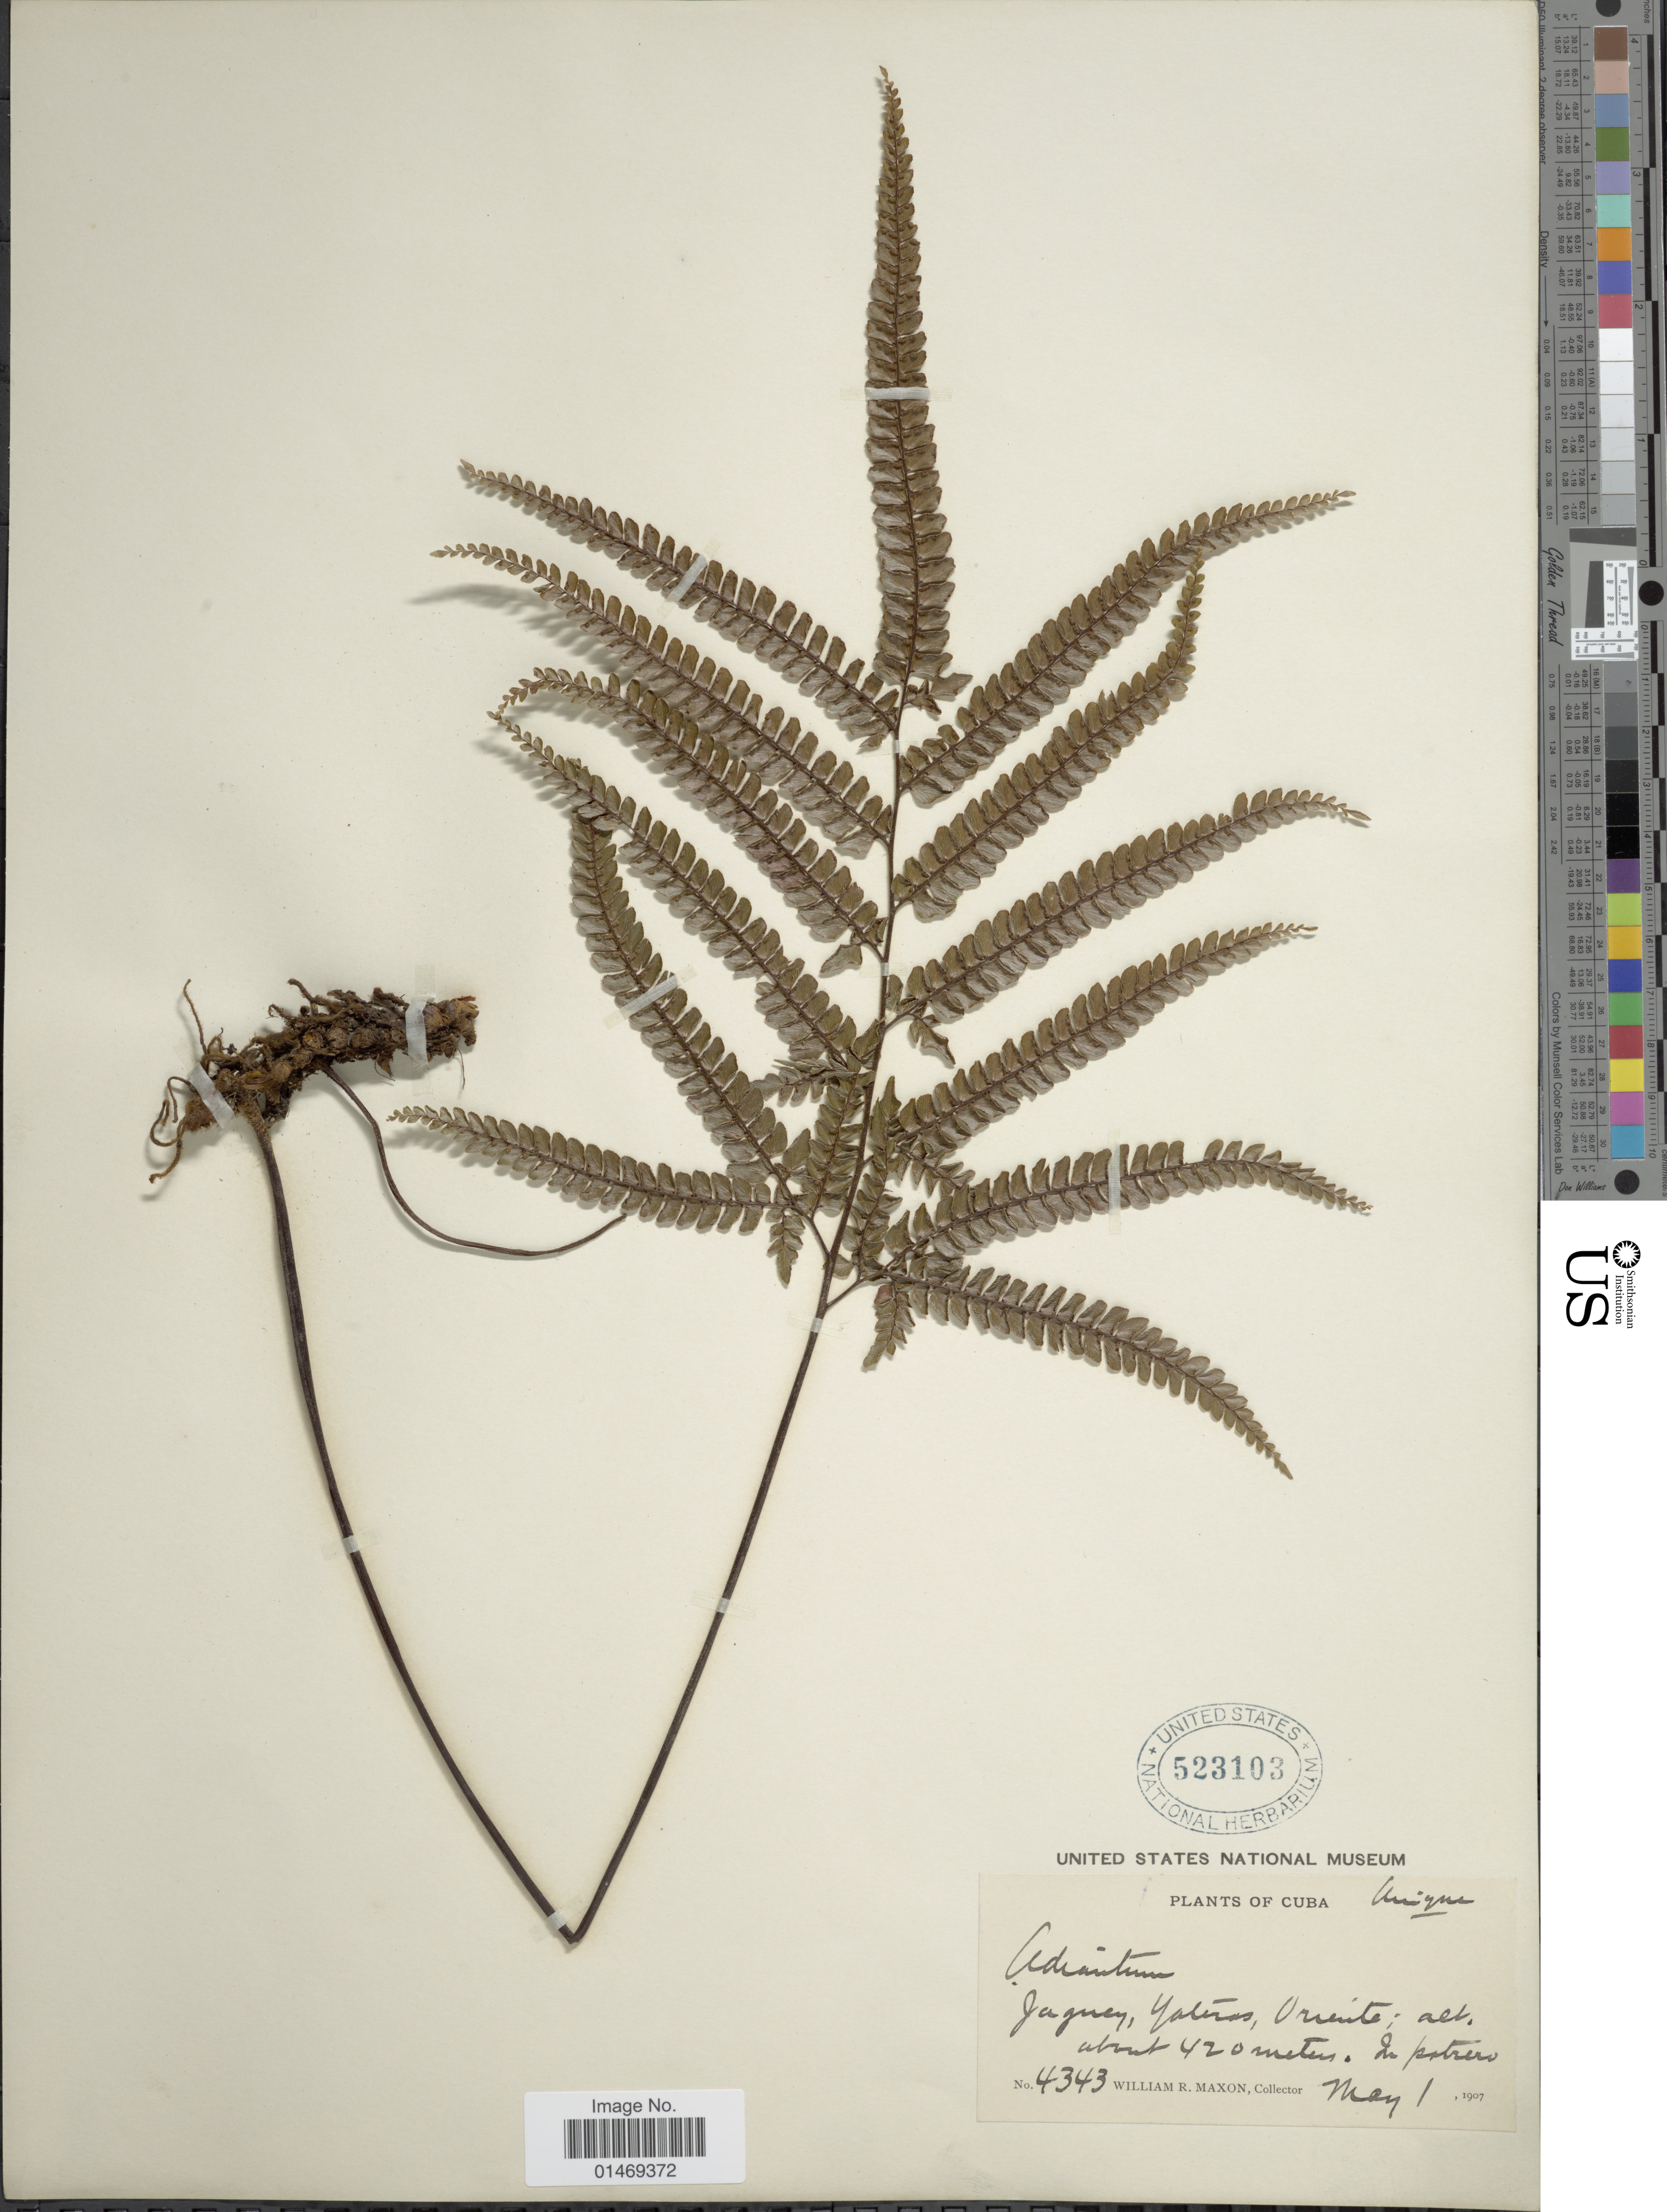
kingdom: Plantae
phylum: Tracheophyta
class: Polypodiopsida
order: Polypodiales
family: Pteridaceae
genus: Adiantum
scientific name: Adiantum pyramidale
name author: (L.) Willd.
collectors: W. R. Maxon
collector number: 4343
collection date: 1907-05-01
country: Cuba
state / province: Oriente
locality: Jaguey, yateros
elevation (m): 420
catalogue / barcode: US 523103